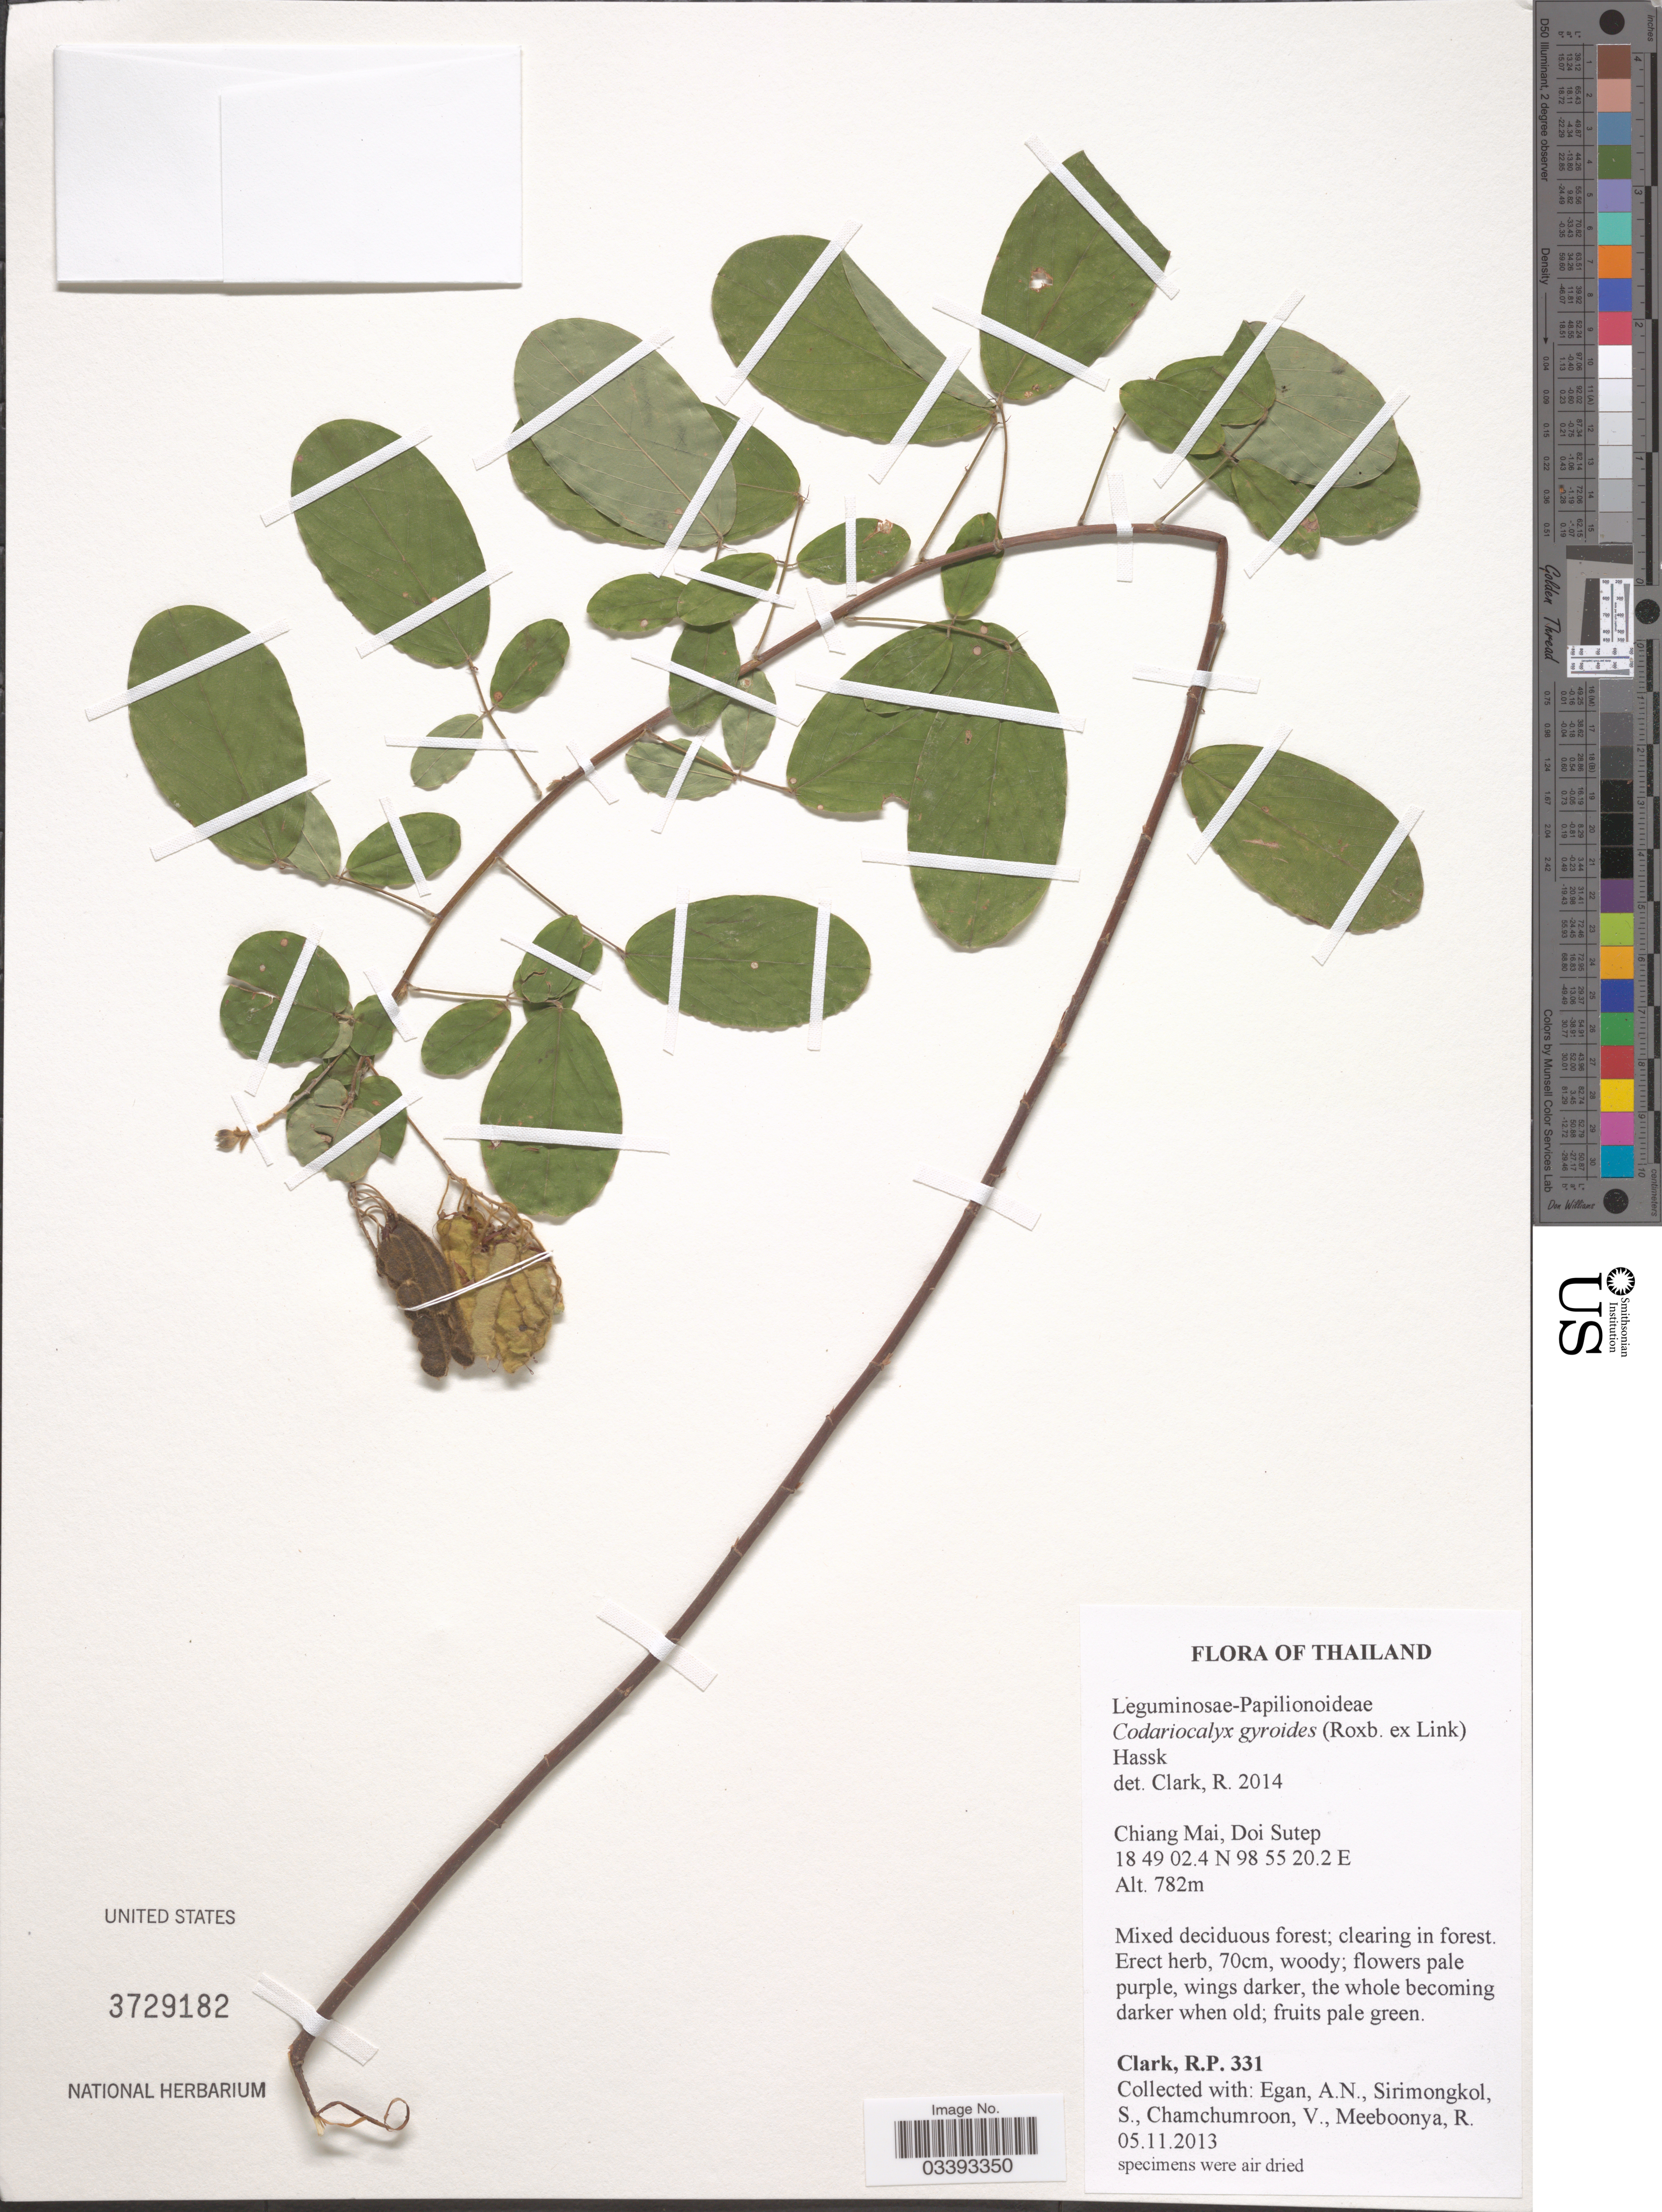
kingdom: Plantae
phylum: Tracheophyta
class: Magnoliopsida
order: Fabales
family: Fabaceae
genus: Codariocalyx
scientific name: Codariocalyx gyroides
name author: (Roxb. & Link) X.Y. Zhu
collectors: R. P. Clark, A. N. Egan, S. Sirimongkol, V. Chamchumroon & R. Meeboonya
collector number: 331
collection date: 2013-11-05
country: Thailand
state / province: Chiang Mai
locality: Doi Sutep.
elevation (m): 782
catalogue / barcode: US 3729182